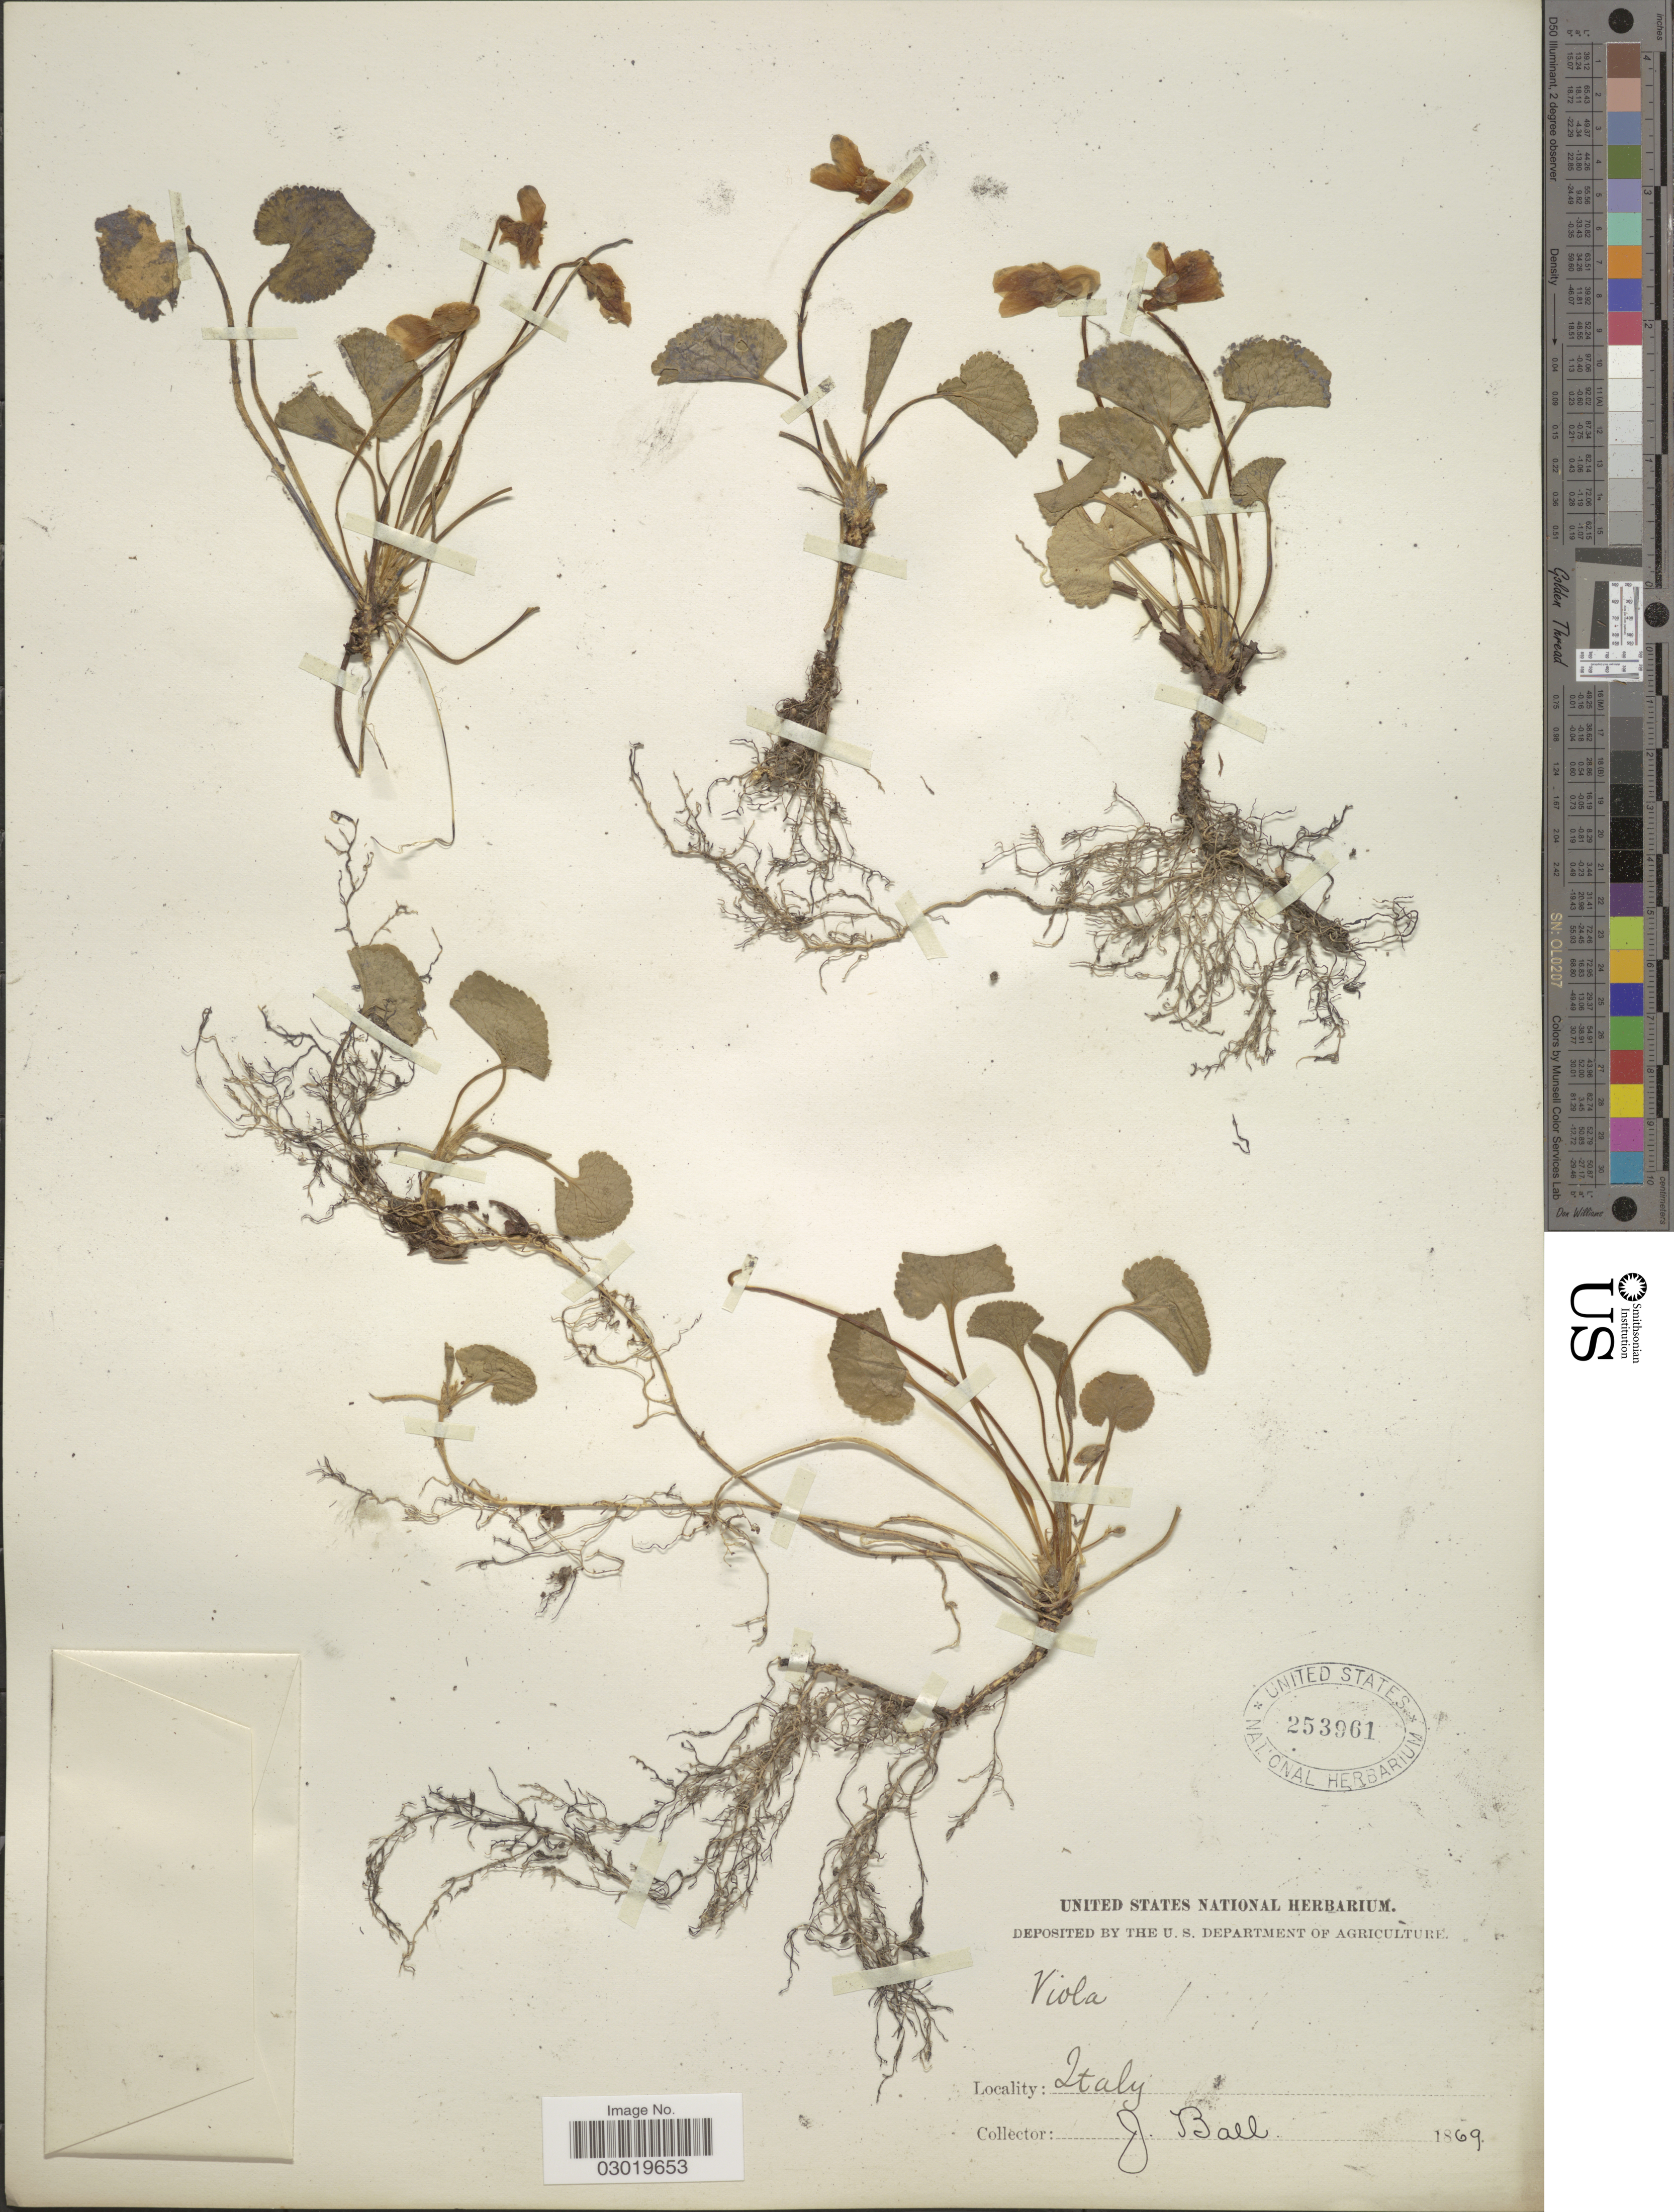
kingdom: Plantae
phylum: Tracheophyta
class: Magnoliopsida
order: Malpighiales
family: Violaceae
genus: Viola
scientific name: Viola sp.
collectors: J. Ball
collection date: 1869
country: Italy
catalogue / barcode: US 253961